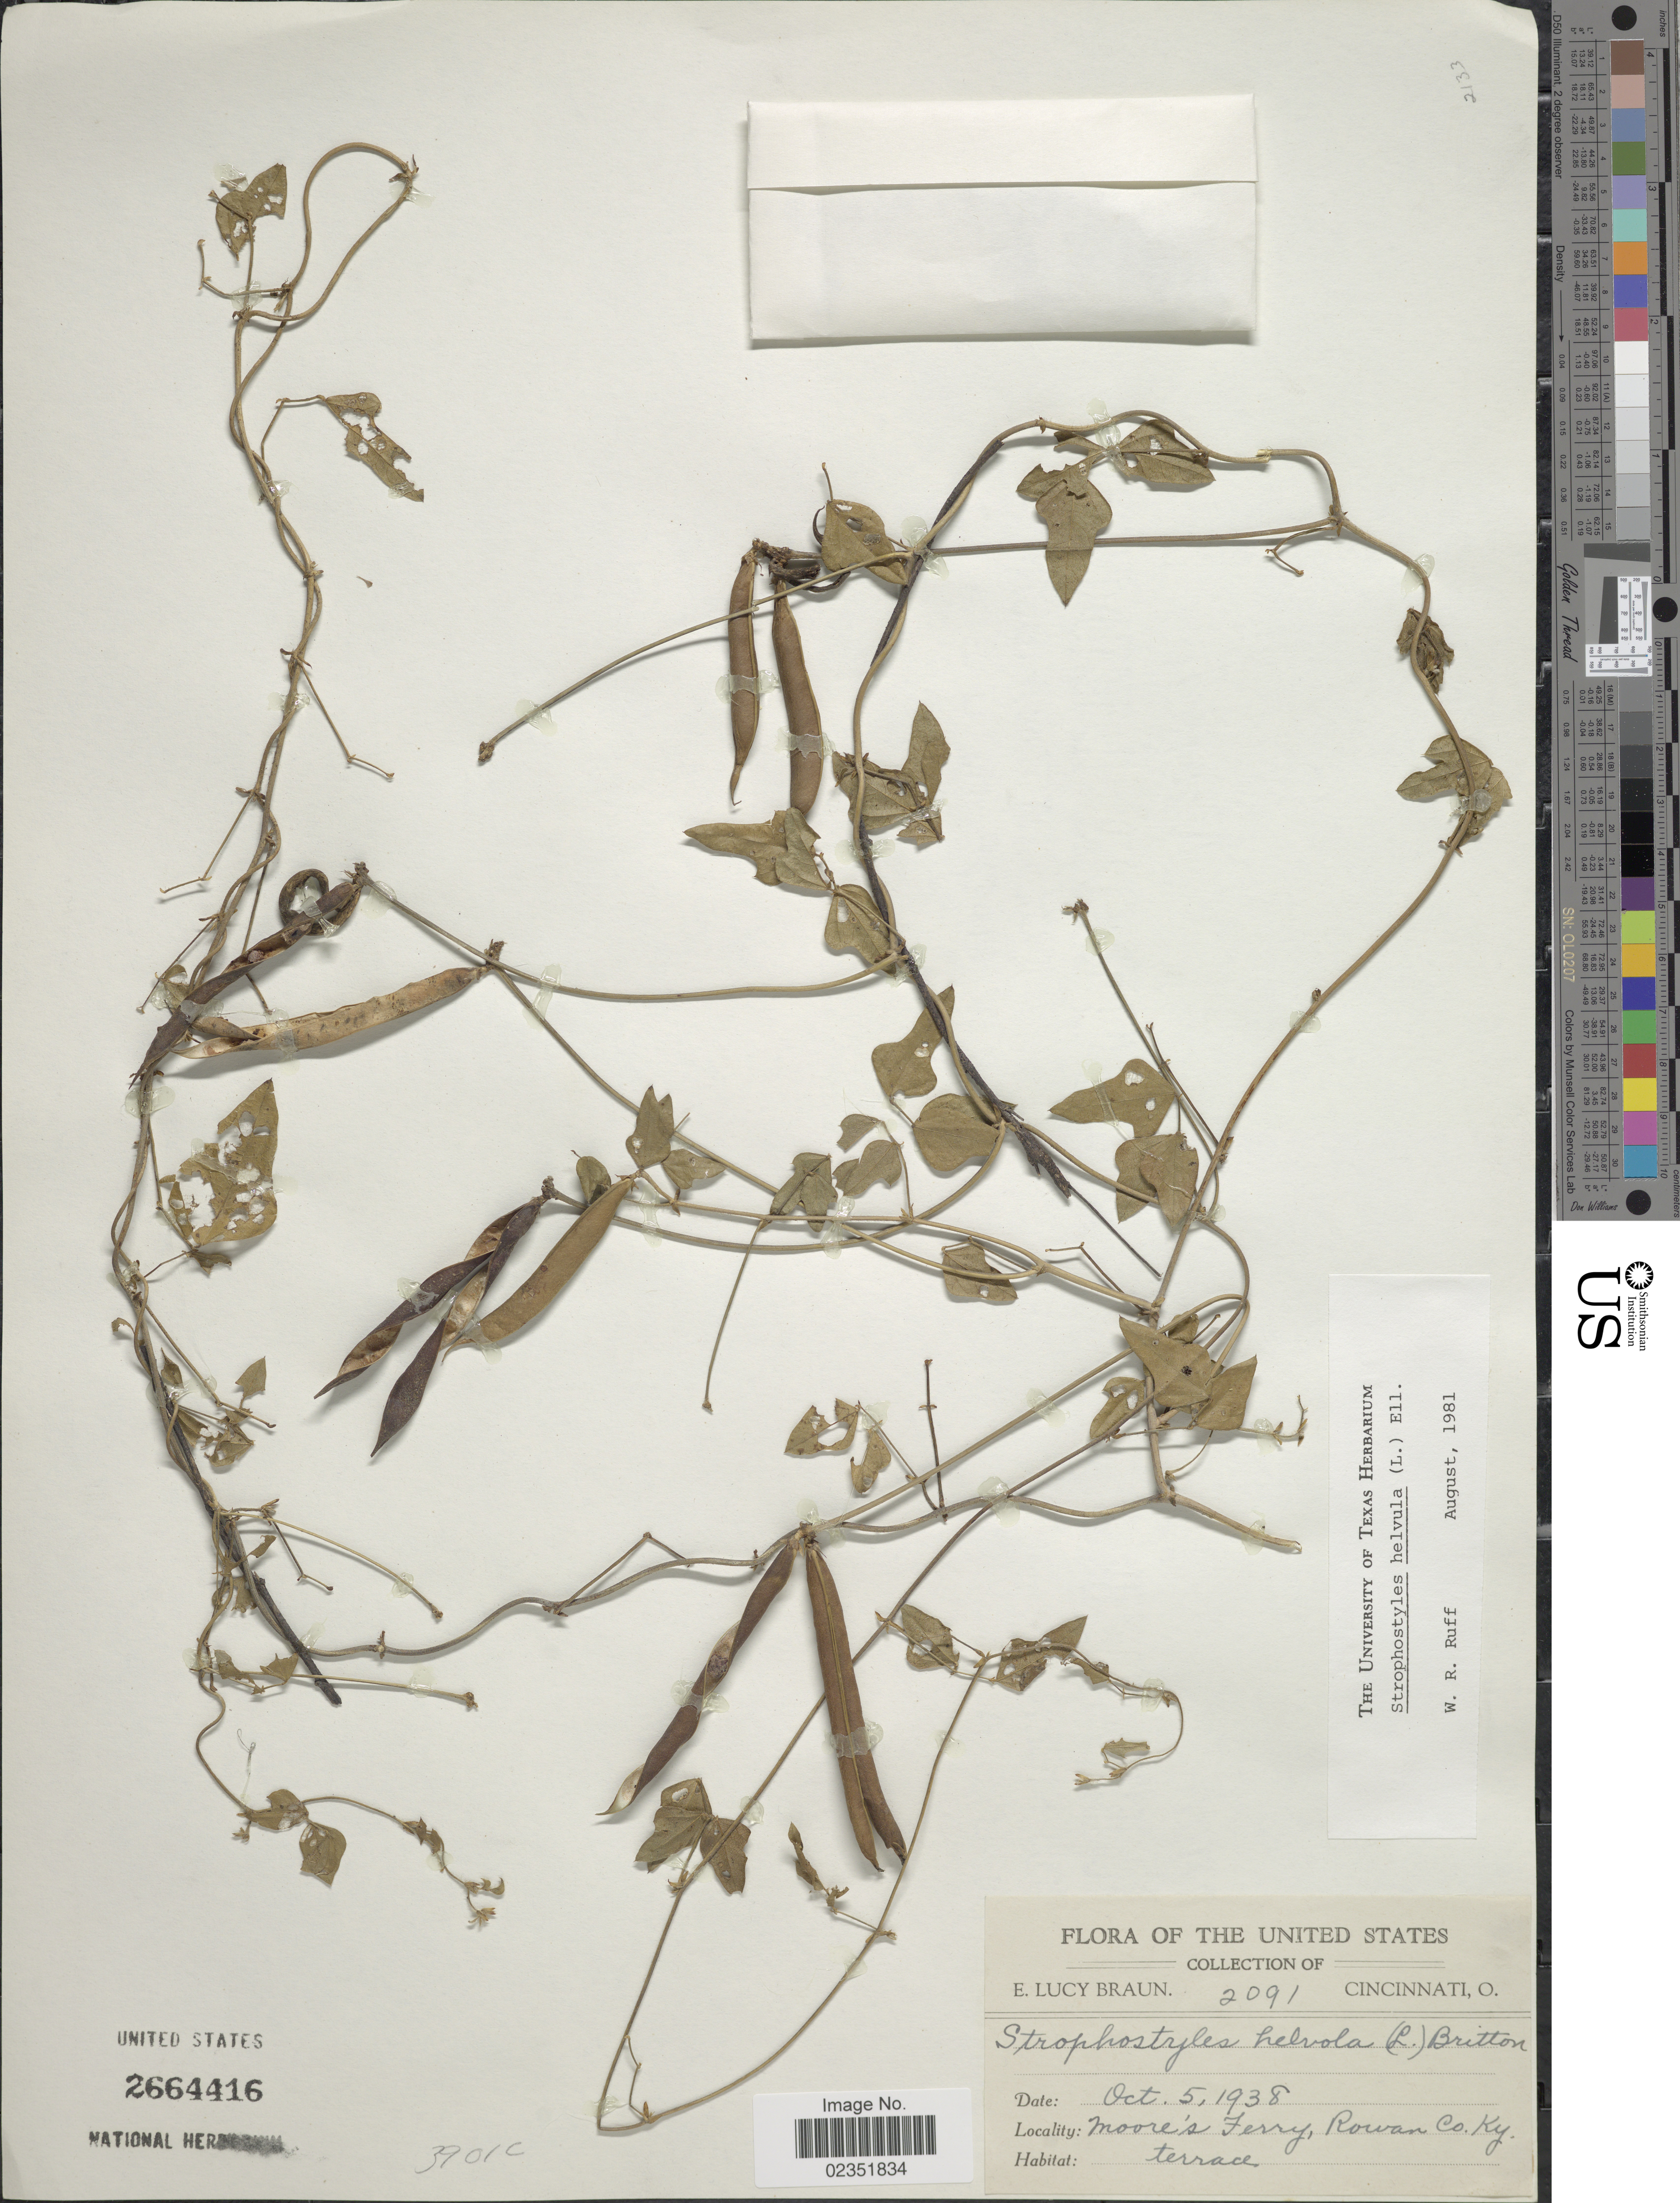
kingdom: Plantae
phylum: Tracheophyta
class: Magnoliopsida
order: Fabales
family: Fabaceae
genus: Strophostyles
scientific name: Strophostyles helvola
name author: (L.) Elliott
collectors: E. L. Braun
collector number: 2091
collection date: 1938-10-05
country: United States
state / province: Kentucky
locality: Moore's Ferry, Rowan Co. terrace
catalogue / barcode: US 2664416